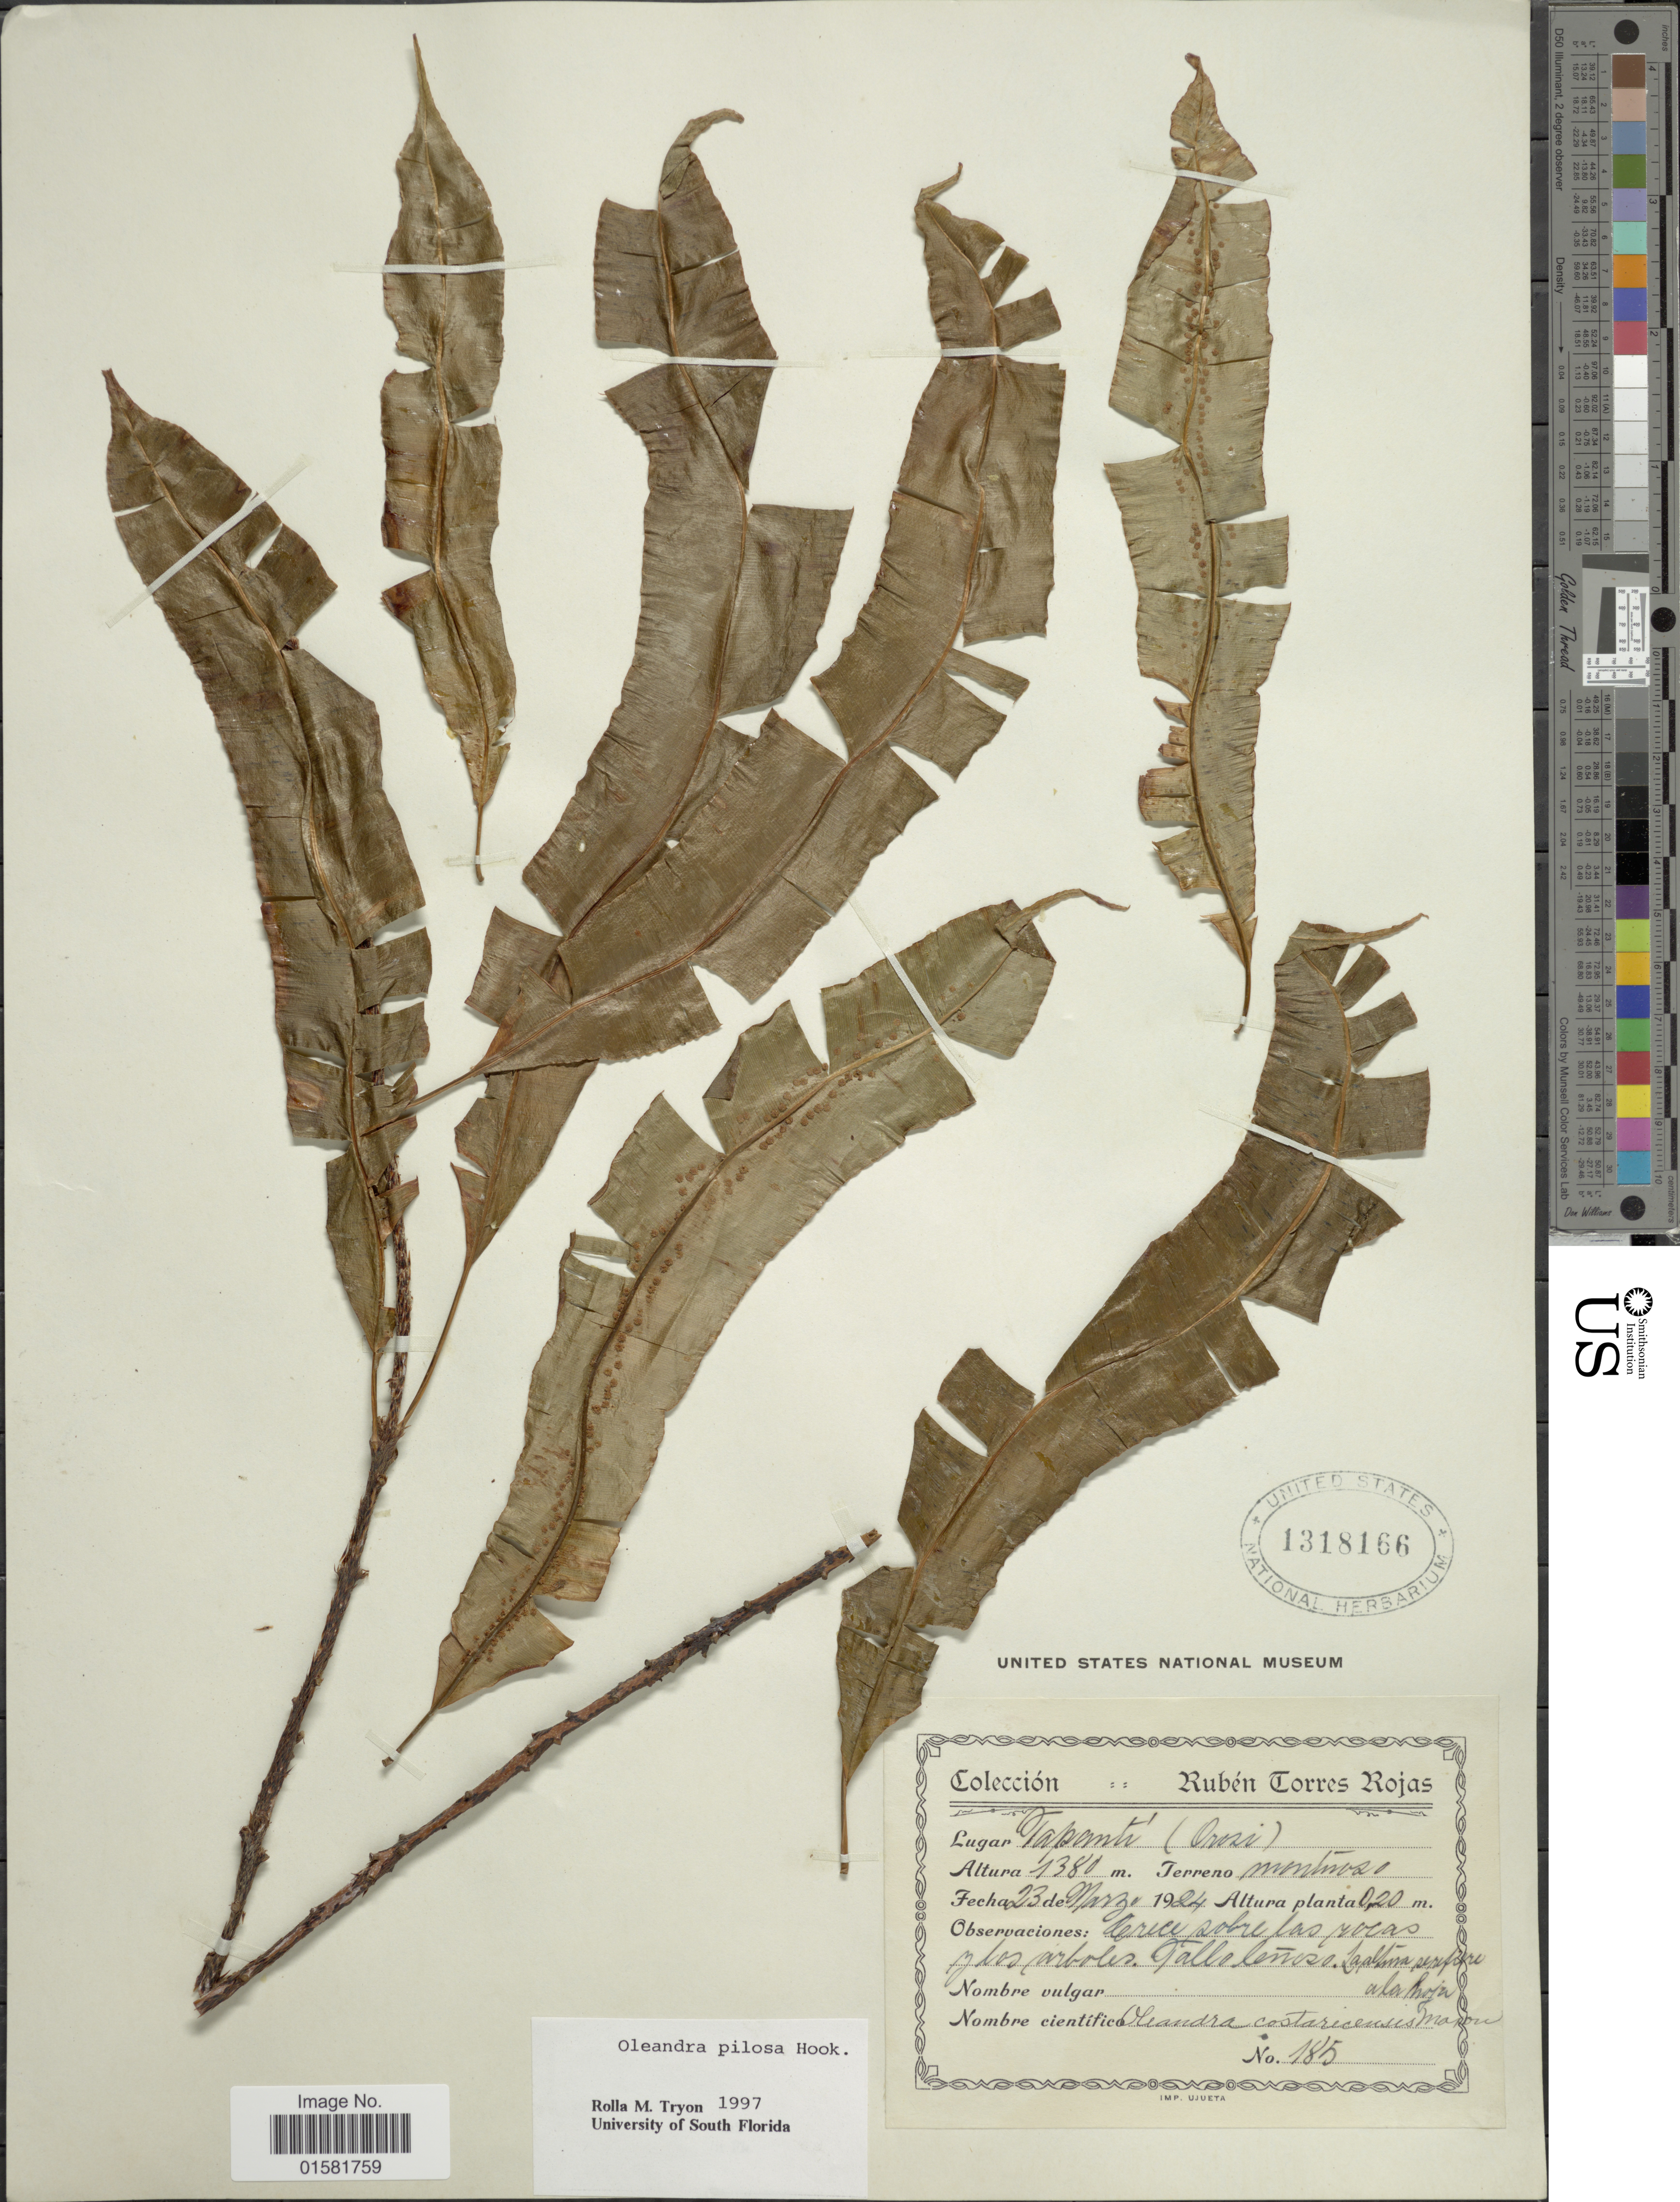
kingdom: Plantae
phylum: Tracheophyta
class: Polypodiopsida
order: Polypodiales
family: Oleandraceae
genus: Oleandra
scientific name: Oleandra pilosa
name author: Hook.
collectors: R. Torres Rojas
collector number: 185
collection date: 1924-03-23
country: Costa Rica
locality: Tapanti (Orosi)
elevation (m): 1380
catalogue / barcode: US 1318166